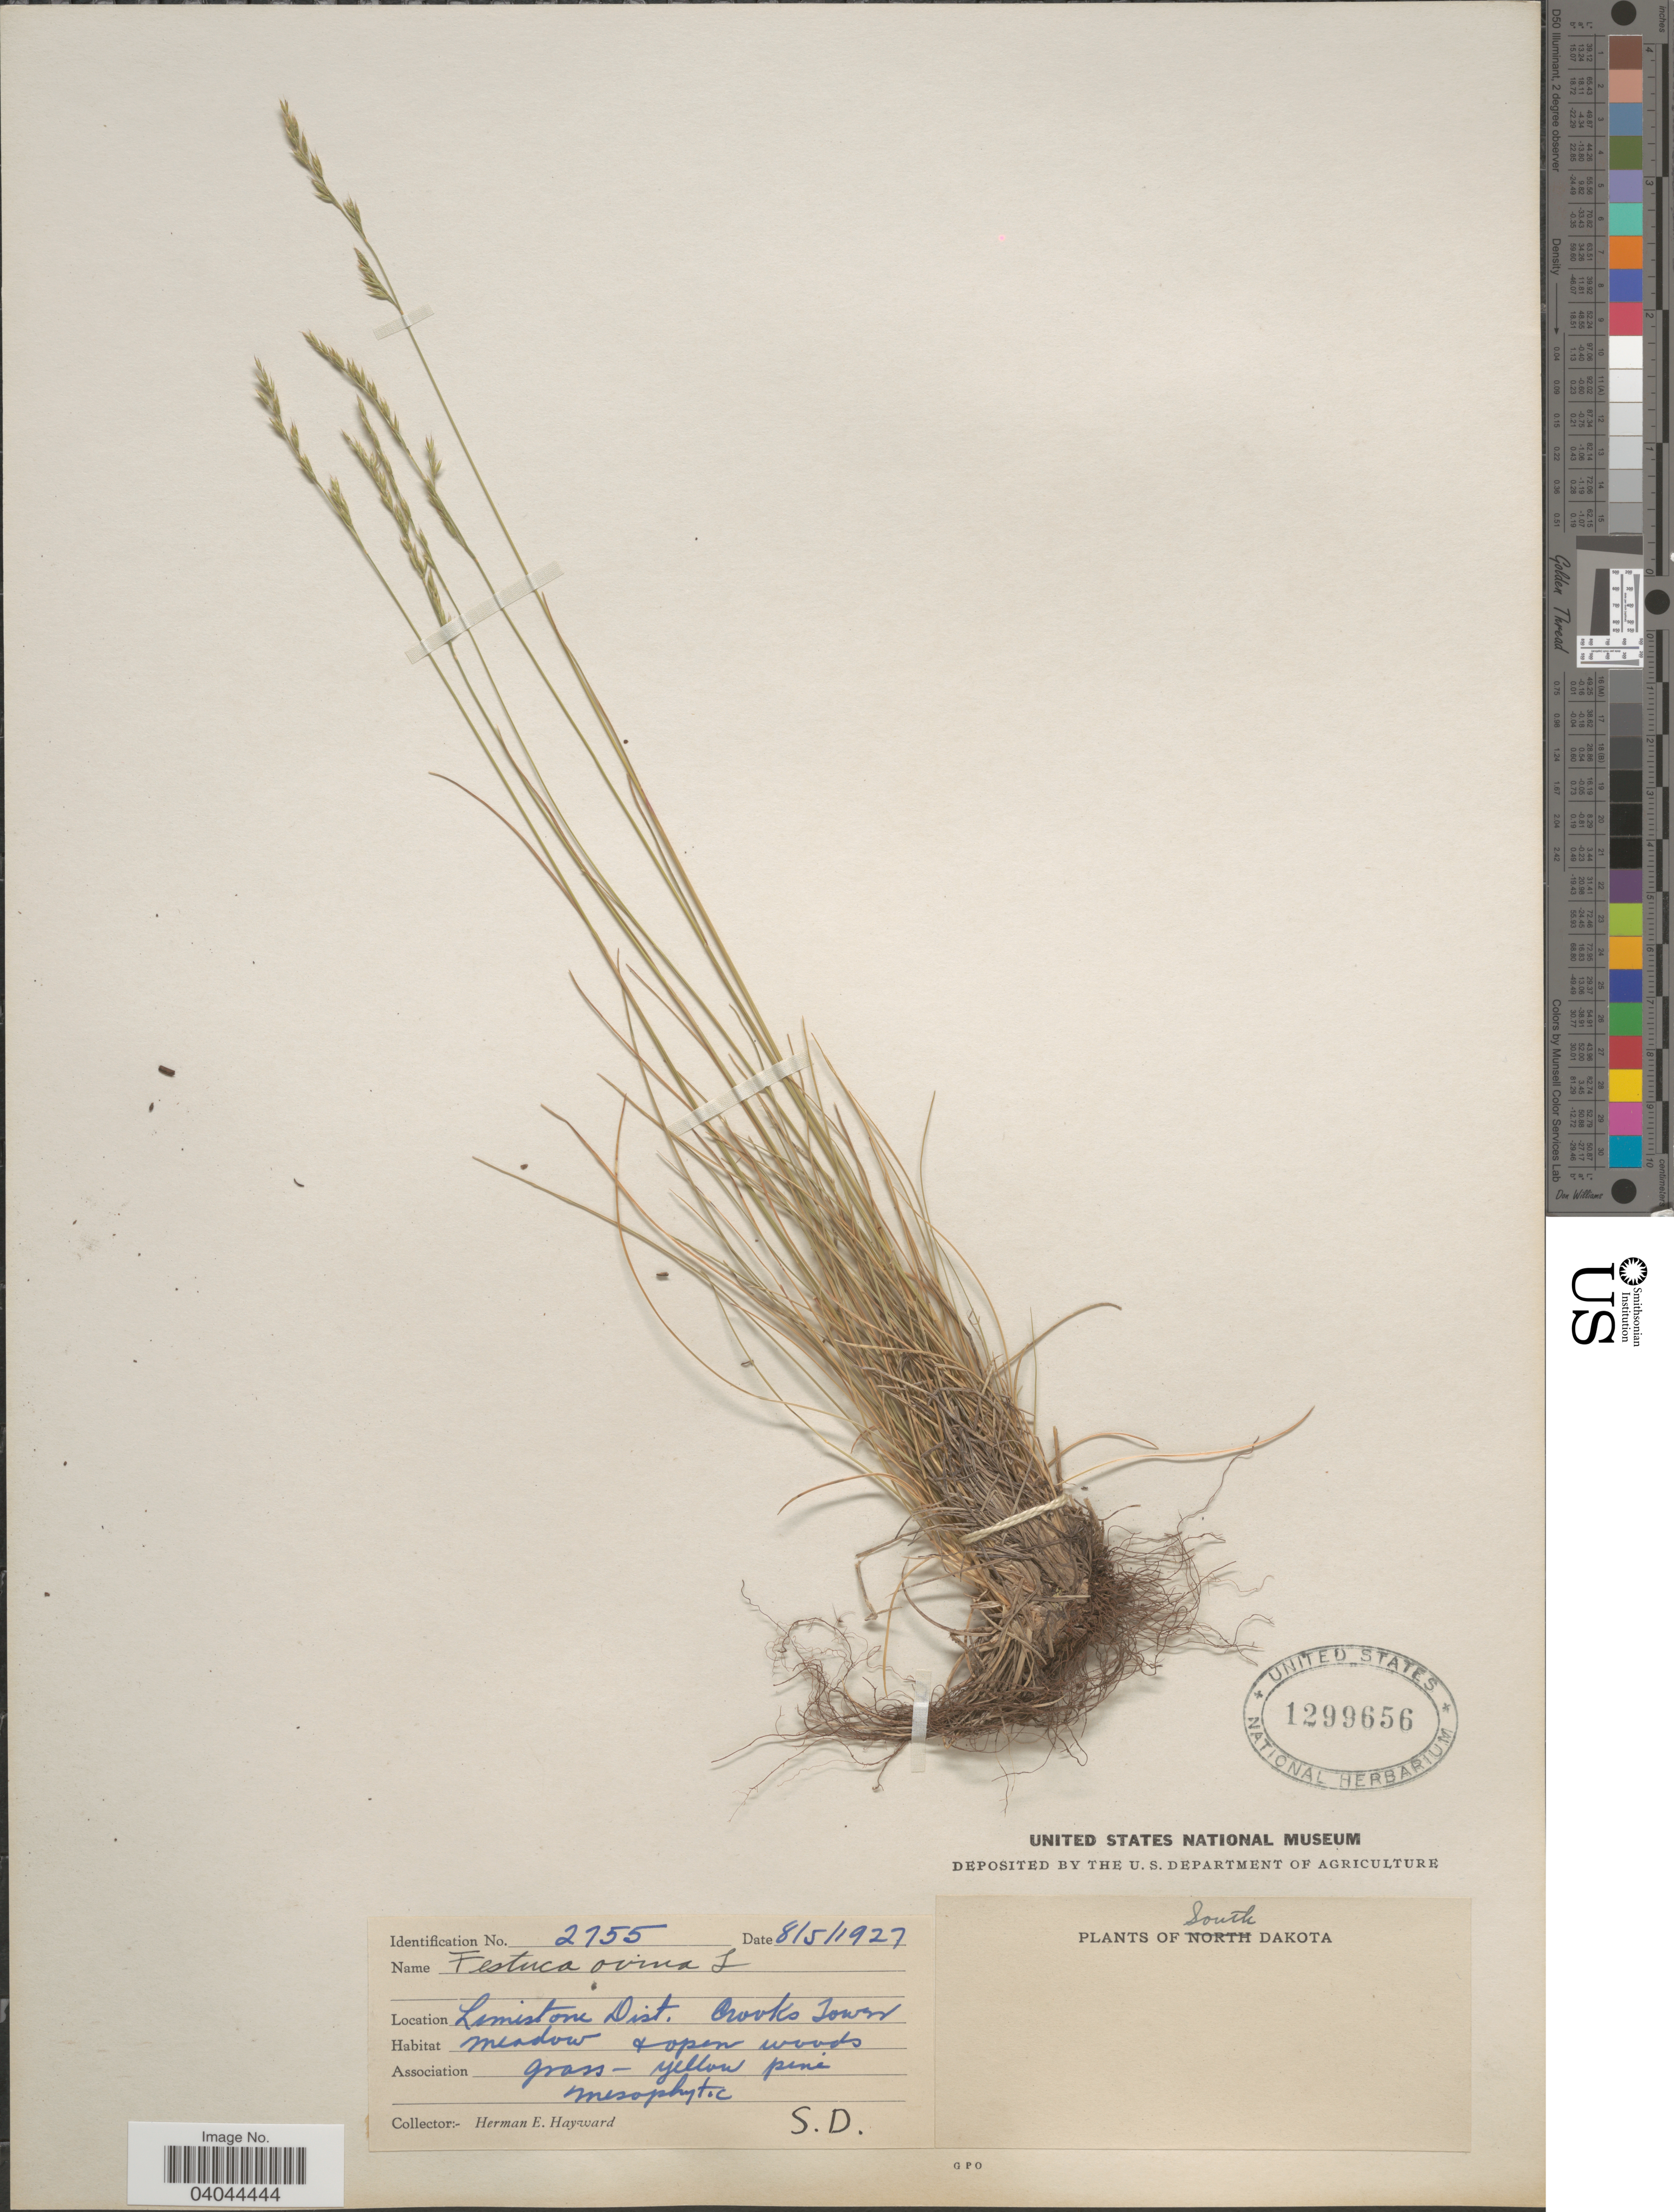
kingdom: Plantae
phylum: Tracheophyta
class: Liliopsida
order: Poales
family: Poaceae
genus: Festuca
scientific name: Festuca ovina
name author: L.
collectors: H. Hayward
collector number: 2755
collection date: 1927-08-05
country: United States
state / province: South Dakota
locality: Limestone Dist. Crooks Towner Meadow & open woods grass - yellow pine.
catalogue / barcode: US 1299656